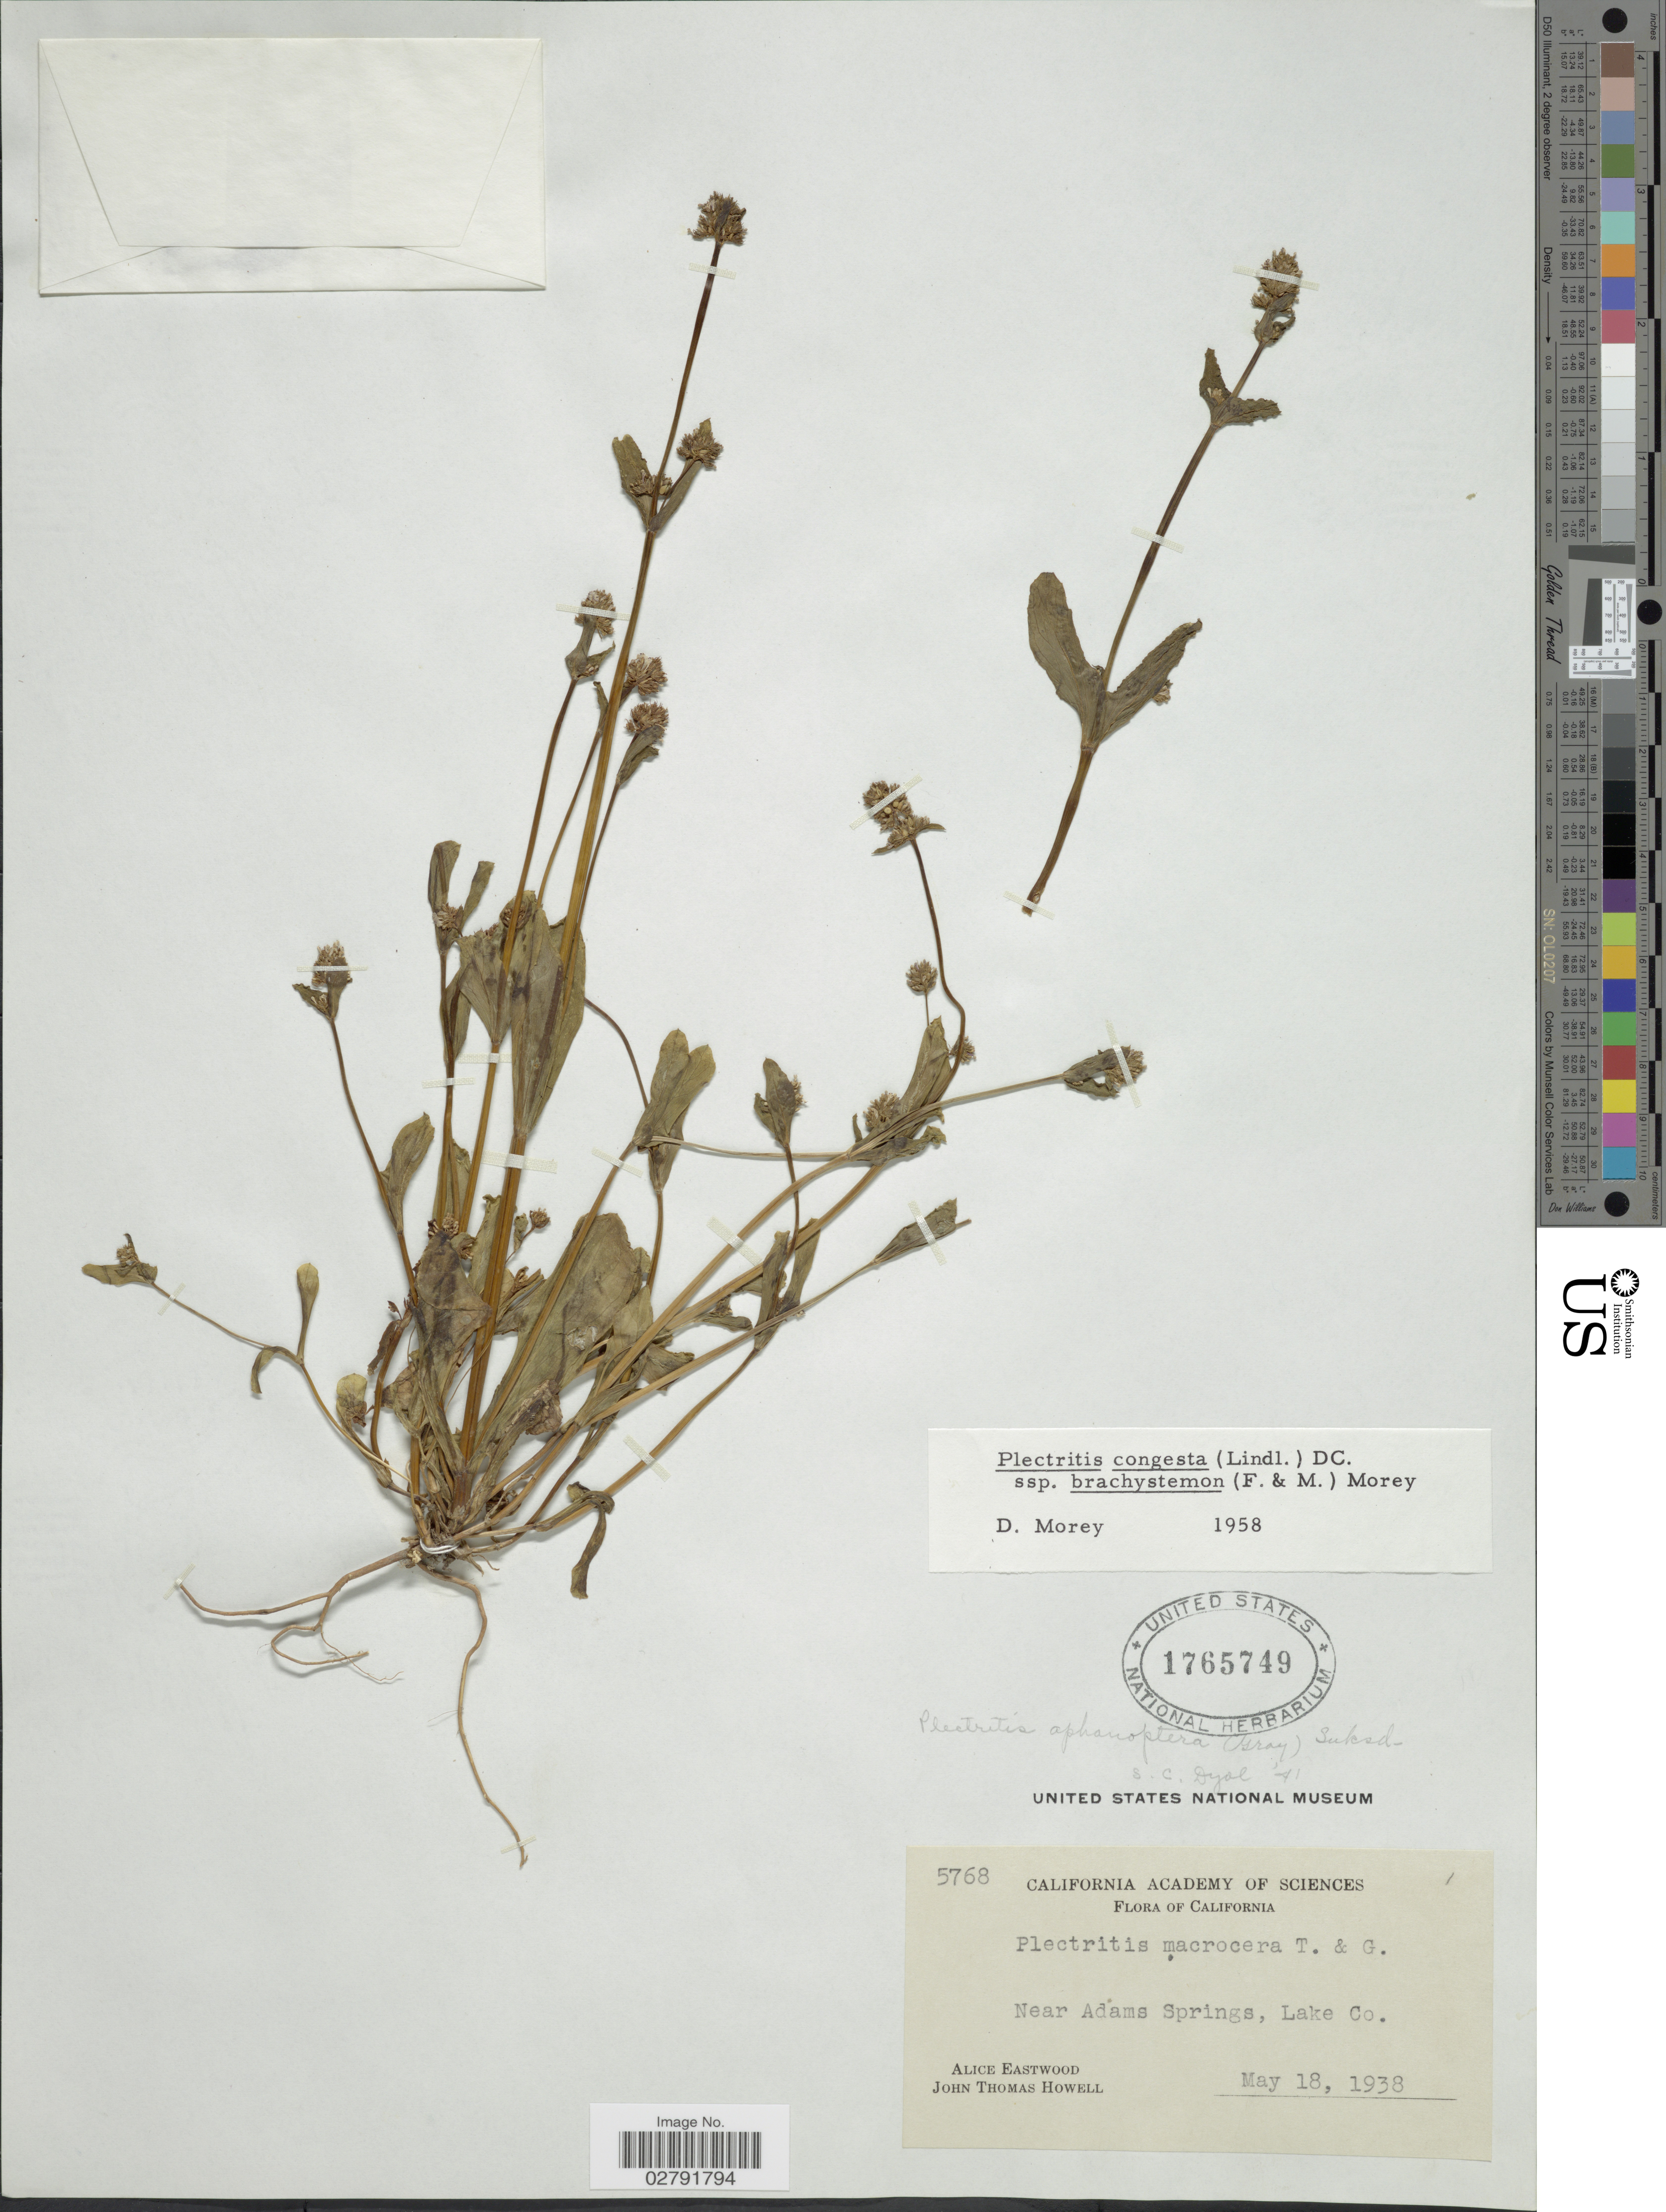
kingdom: Plantae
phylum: Tracheophyta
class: Magnoliopsida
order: Dipsacales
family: Caprifoliaceae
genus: Plectritis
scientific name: Plectritis congesta subsp. brachystemon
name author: (Fisch. & C.A. Mey.) Morey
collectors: A. Eastwood & J. T. Howell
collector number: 5768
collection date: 1938-05-18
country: United States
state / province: California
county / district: Lake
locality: Near Adams Springs, Lake Co.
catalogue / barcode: US 1765749